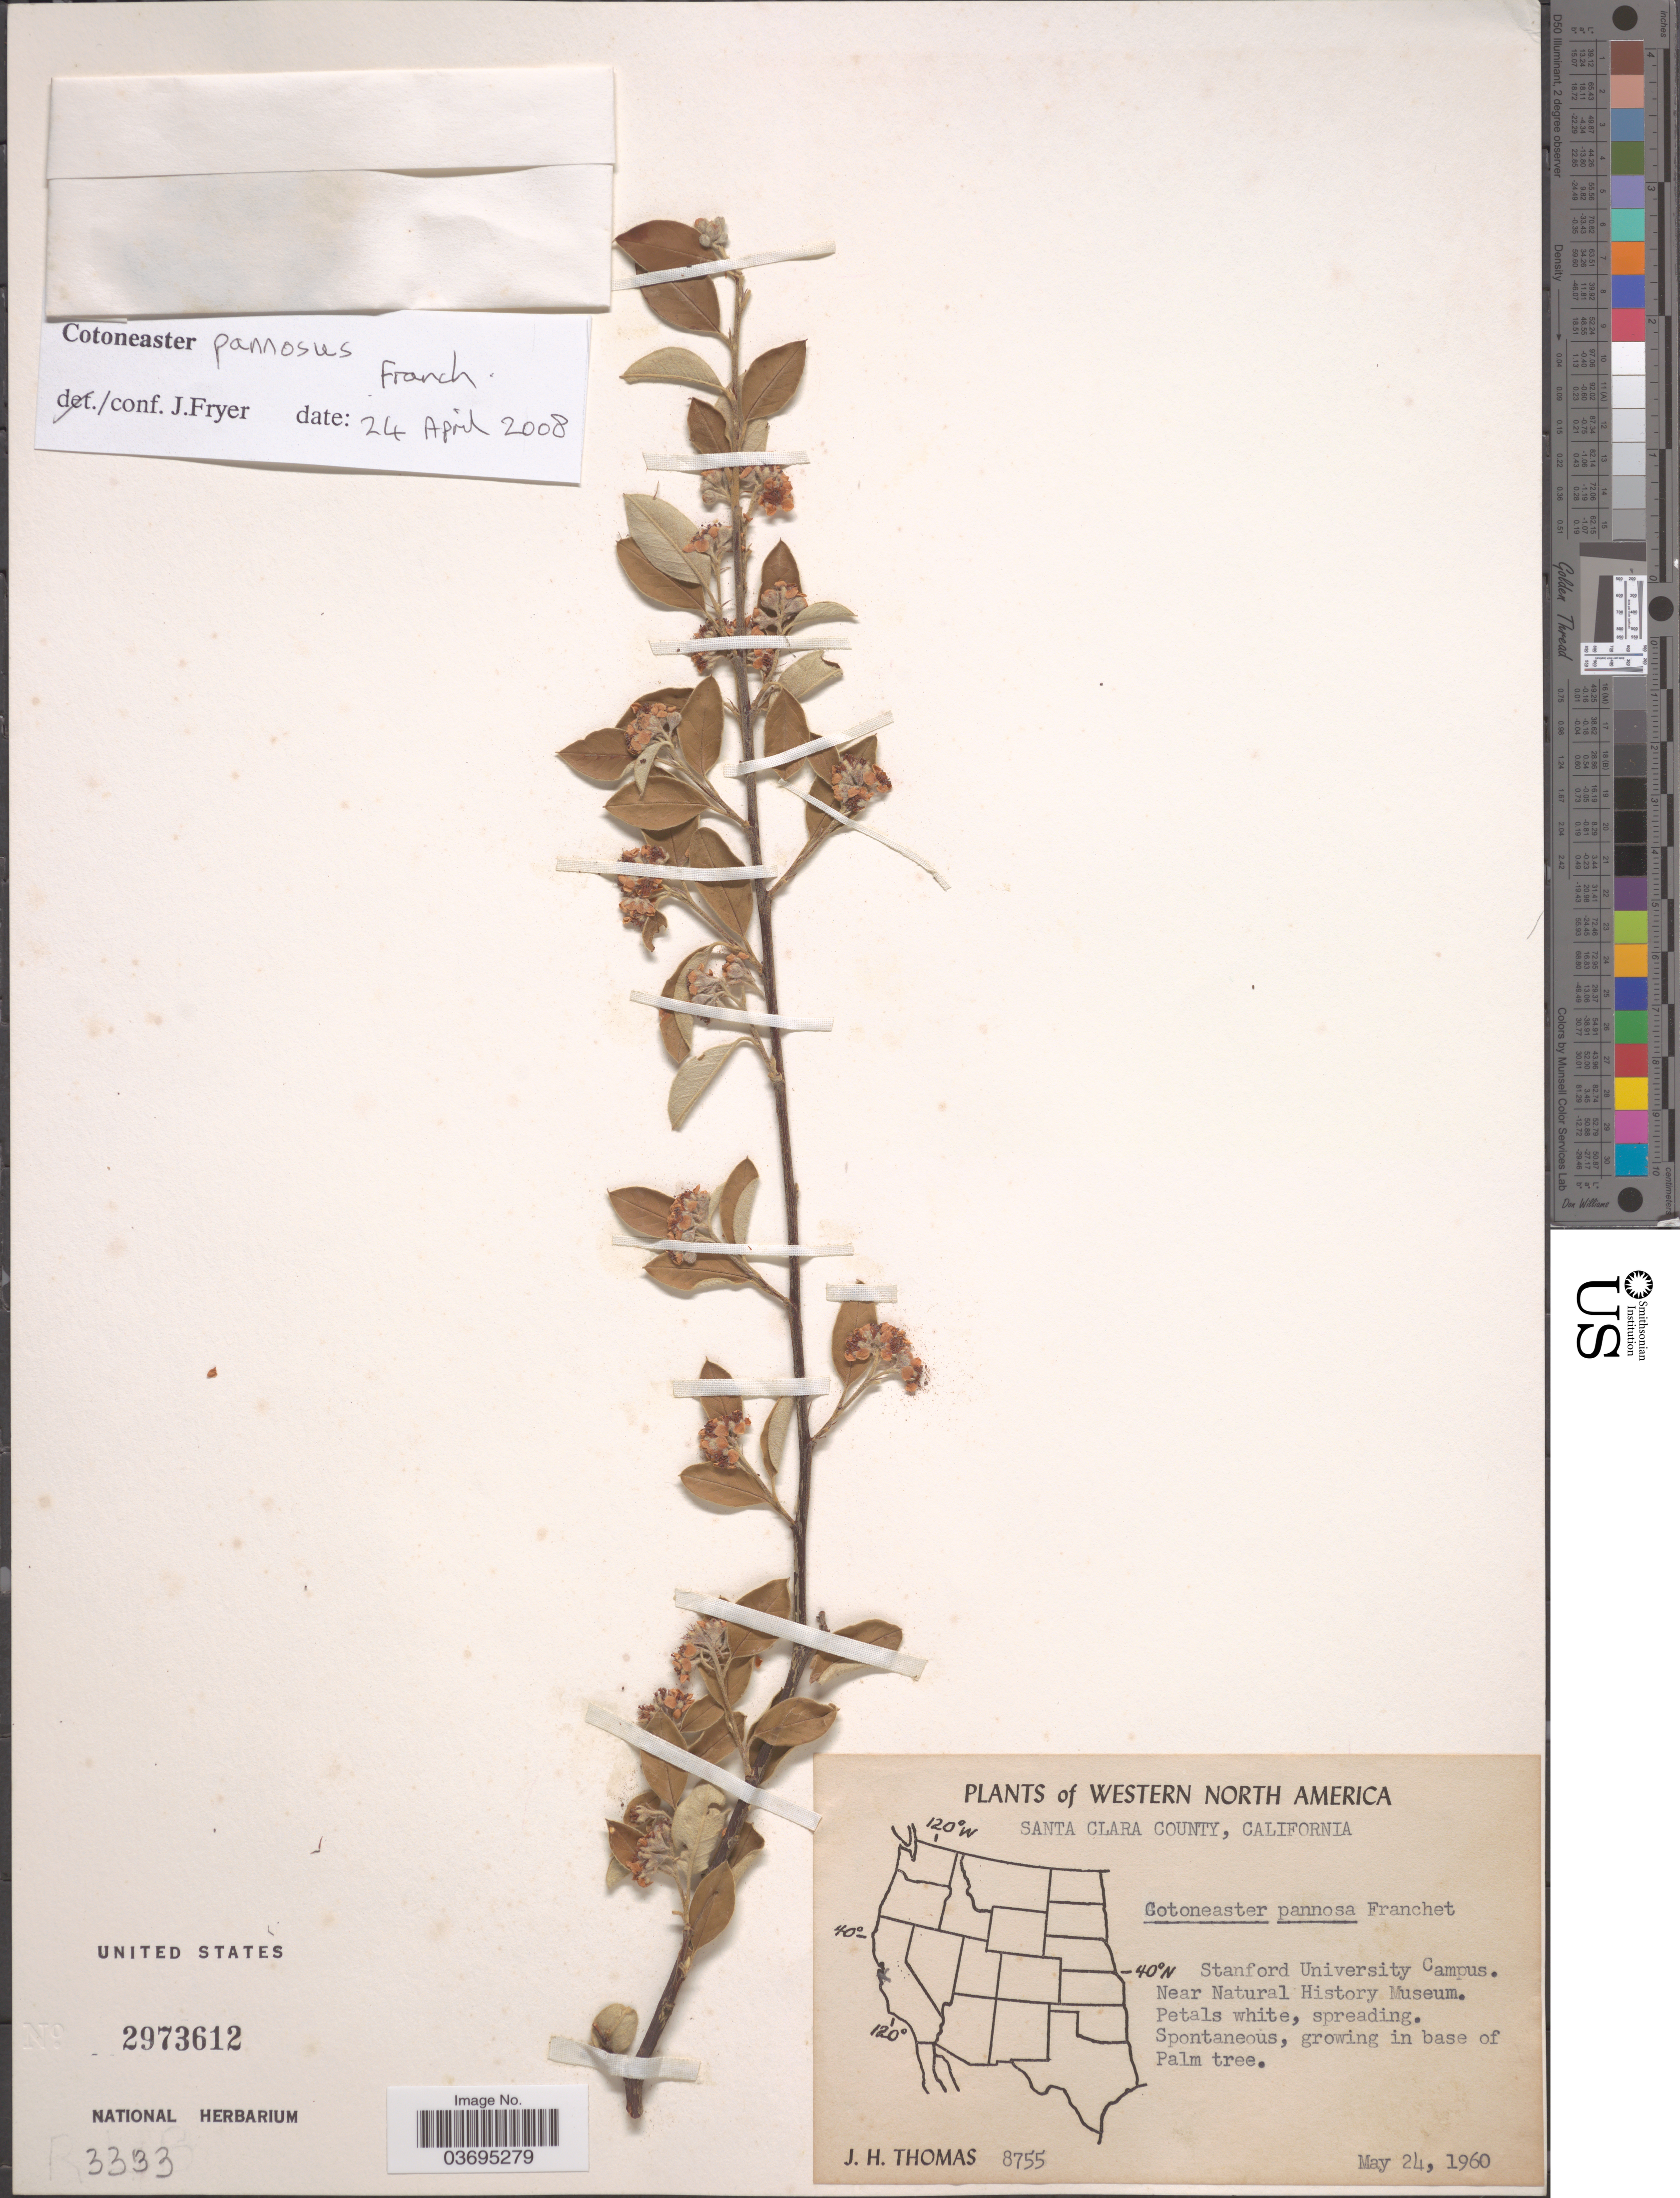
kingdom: Plantae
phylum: Tracheophyta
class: Magnoliopsida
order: Rosales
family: Rosaceae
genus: Cotoneaster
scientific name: Cotoneaster pannosa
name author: Franch.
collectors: J. H. Thomas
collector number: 8755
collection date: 1960-05-24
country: United States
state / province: California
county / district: Santa Clara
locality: Western North America. Santa Clara County. Stanford University Campus. Near Natural History Museum.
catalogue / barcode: US 2973612